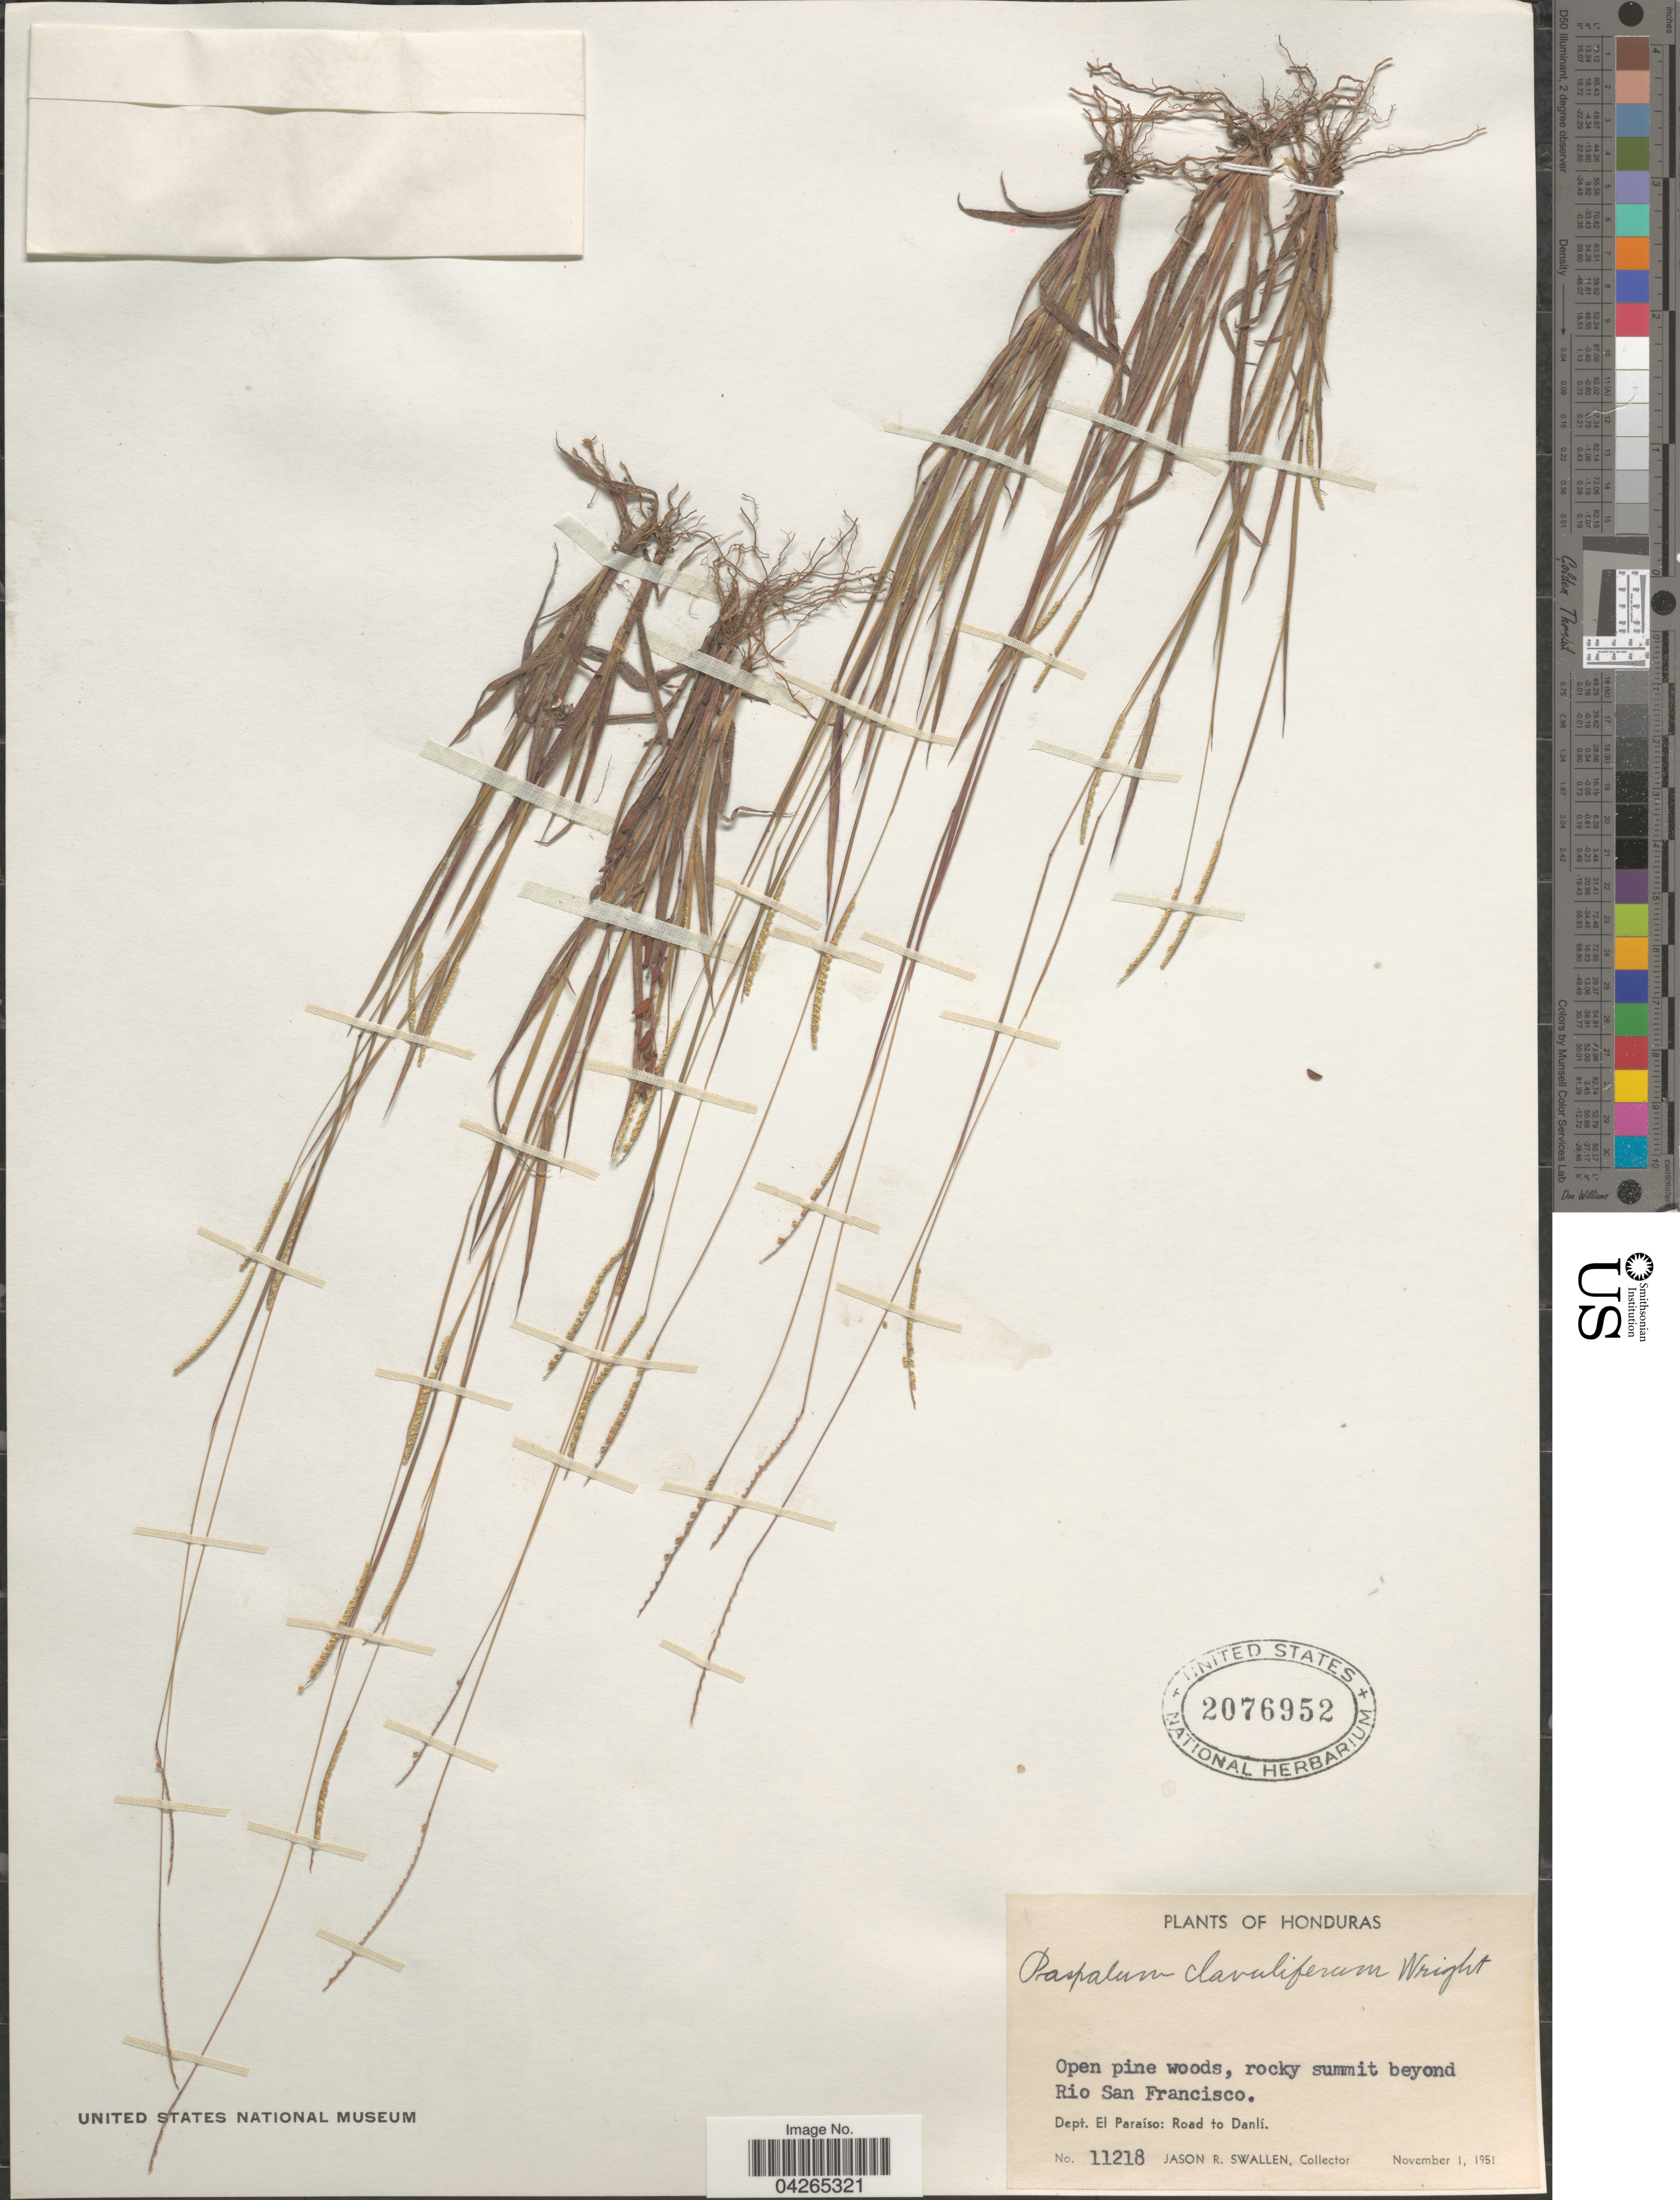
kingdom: Plantae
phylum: Tracheophyta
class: Liliopsida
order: Poales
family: Poaceae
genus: Paspalum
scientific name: Paspalum claviliferum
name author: C. Wright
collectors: J. R. Swallen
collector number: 11218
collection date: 1951-11-01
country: Honduras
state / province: El Paraiso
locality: Rocky summit beyond Rio San Francisco. Dept. El Paraíso: Road to Danlí.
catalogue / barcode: US 2076952